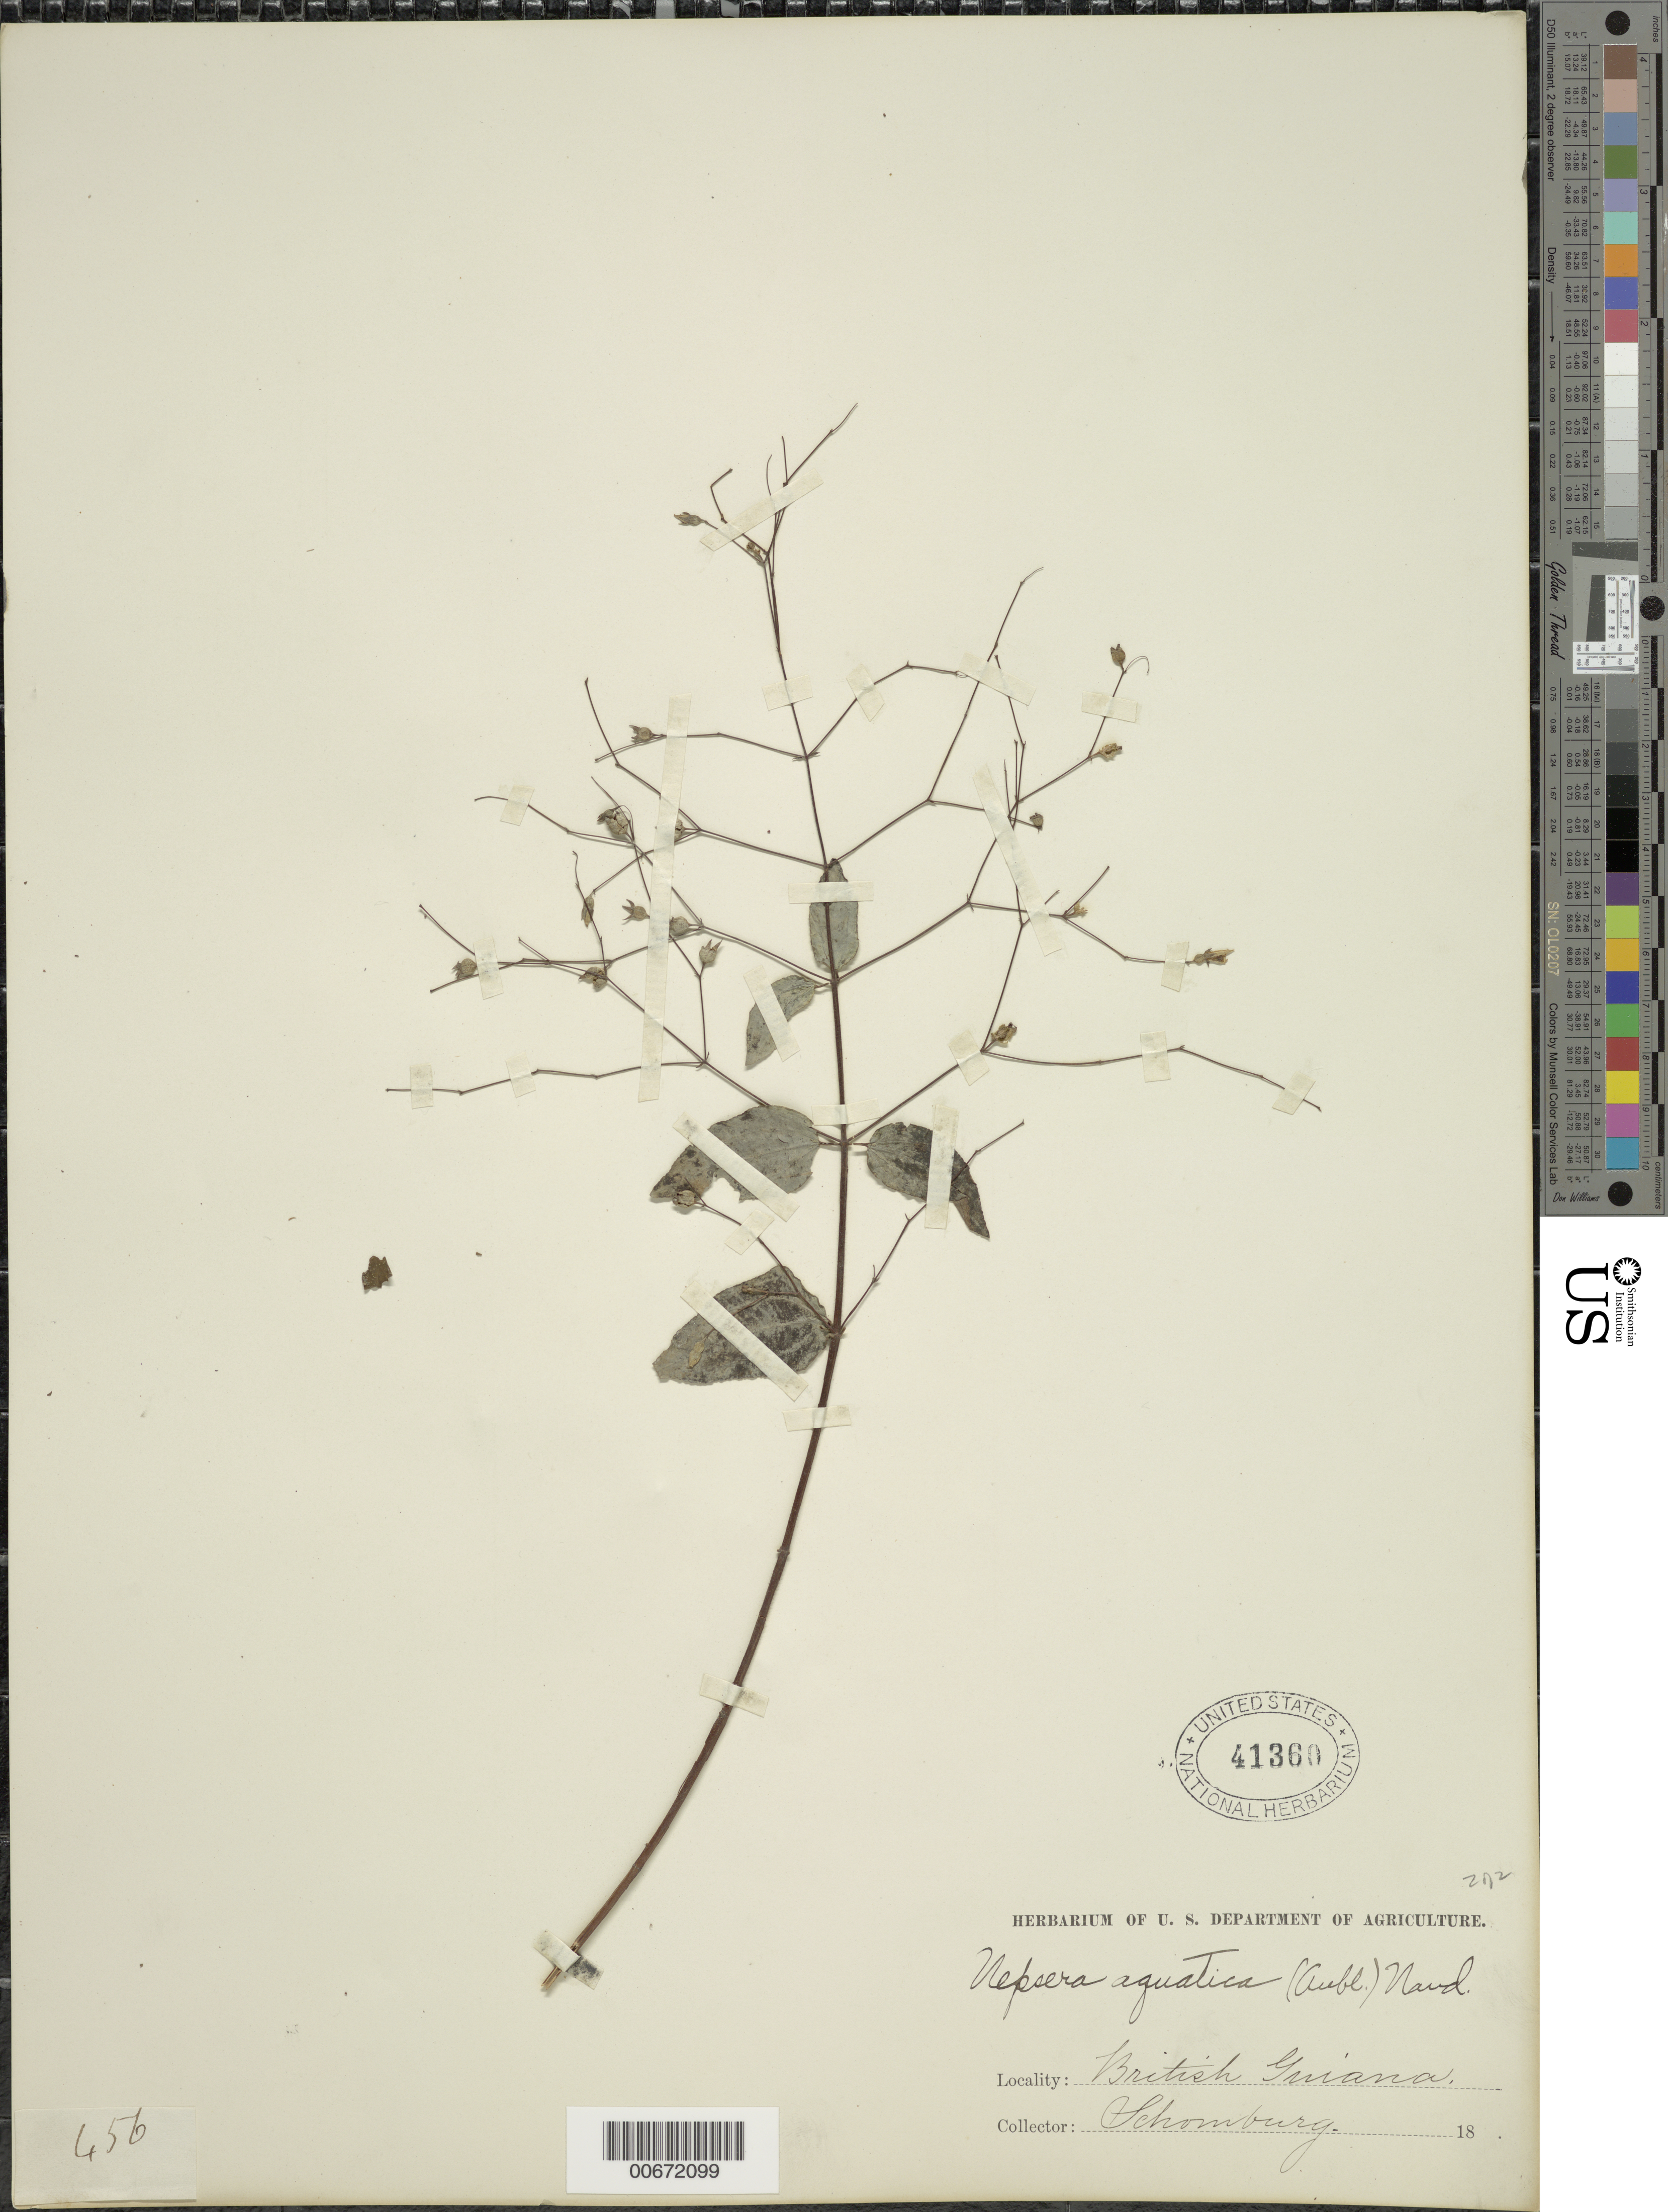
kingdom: Plantae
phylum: Tracheophyta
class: Magnoliopsida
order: Myrtales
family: Melastomataceae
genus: Nepsera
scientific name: Nepsera aquatica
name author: (Aubl.) Naudin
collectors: Schomburg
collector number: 456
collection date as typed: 18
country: Guyana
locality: British Guiana.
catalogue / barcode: US 41360